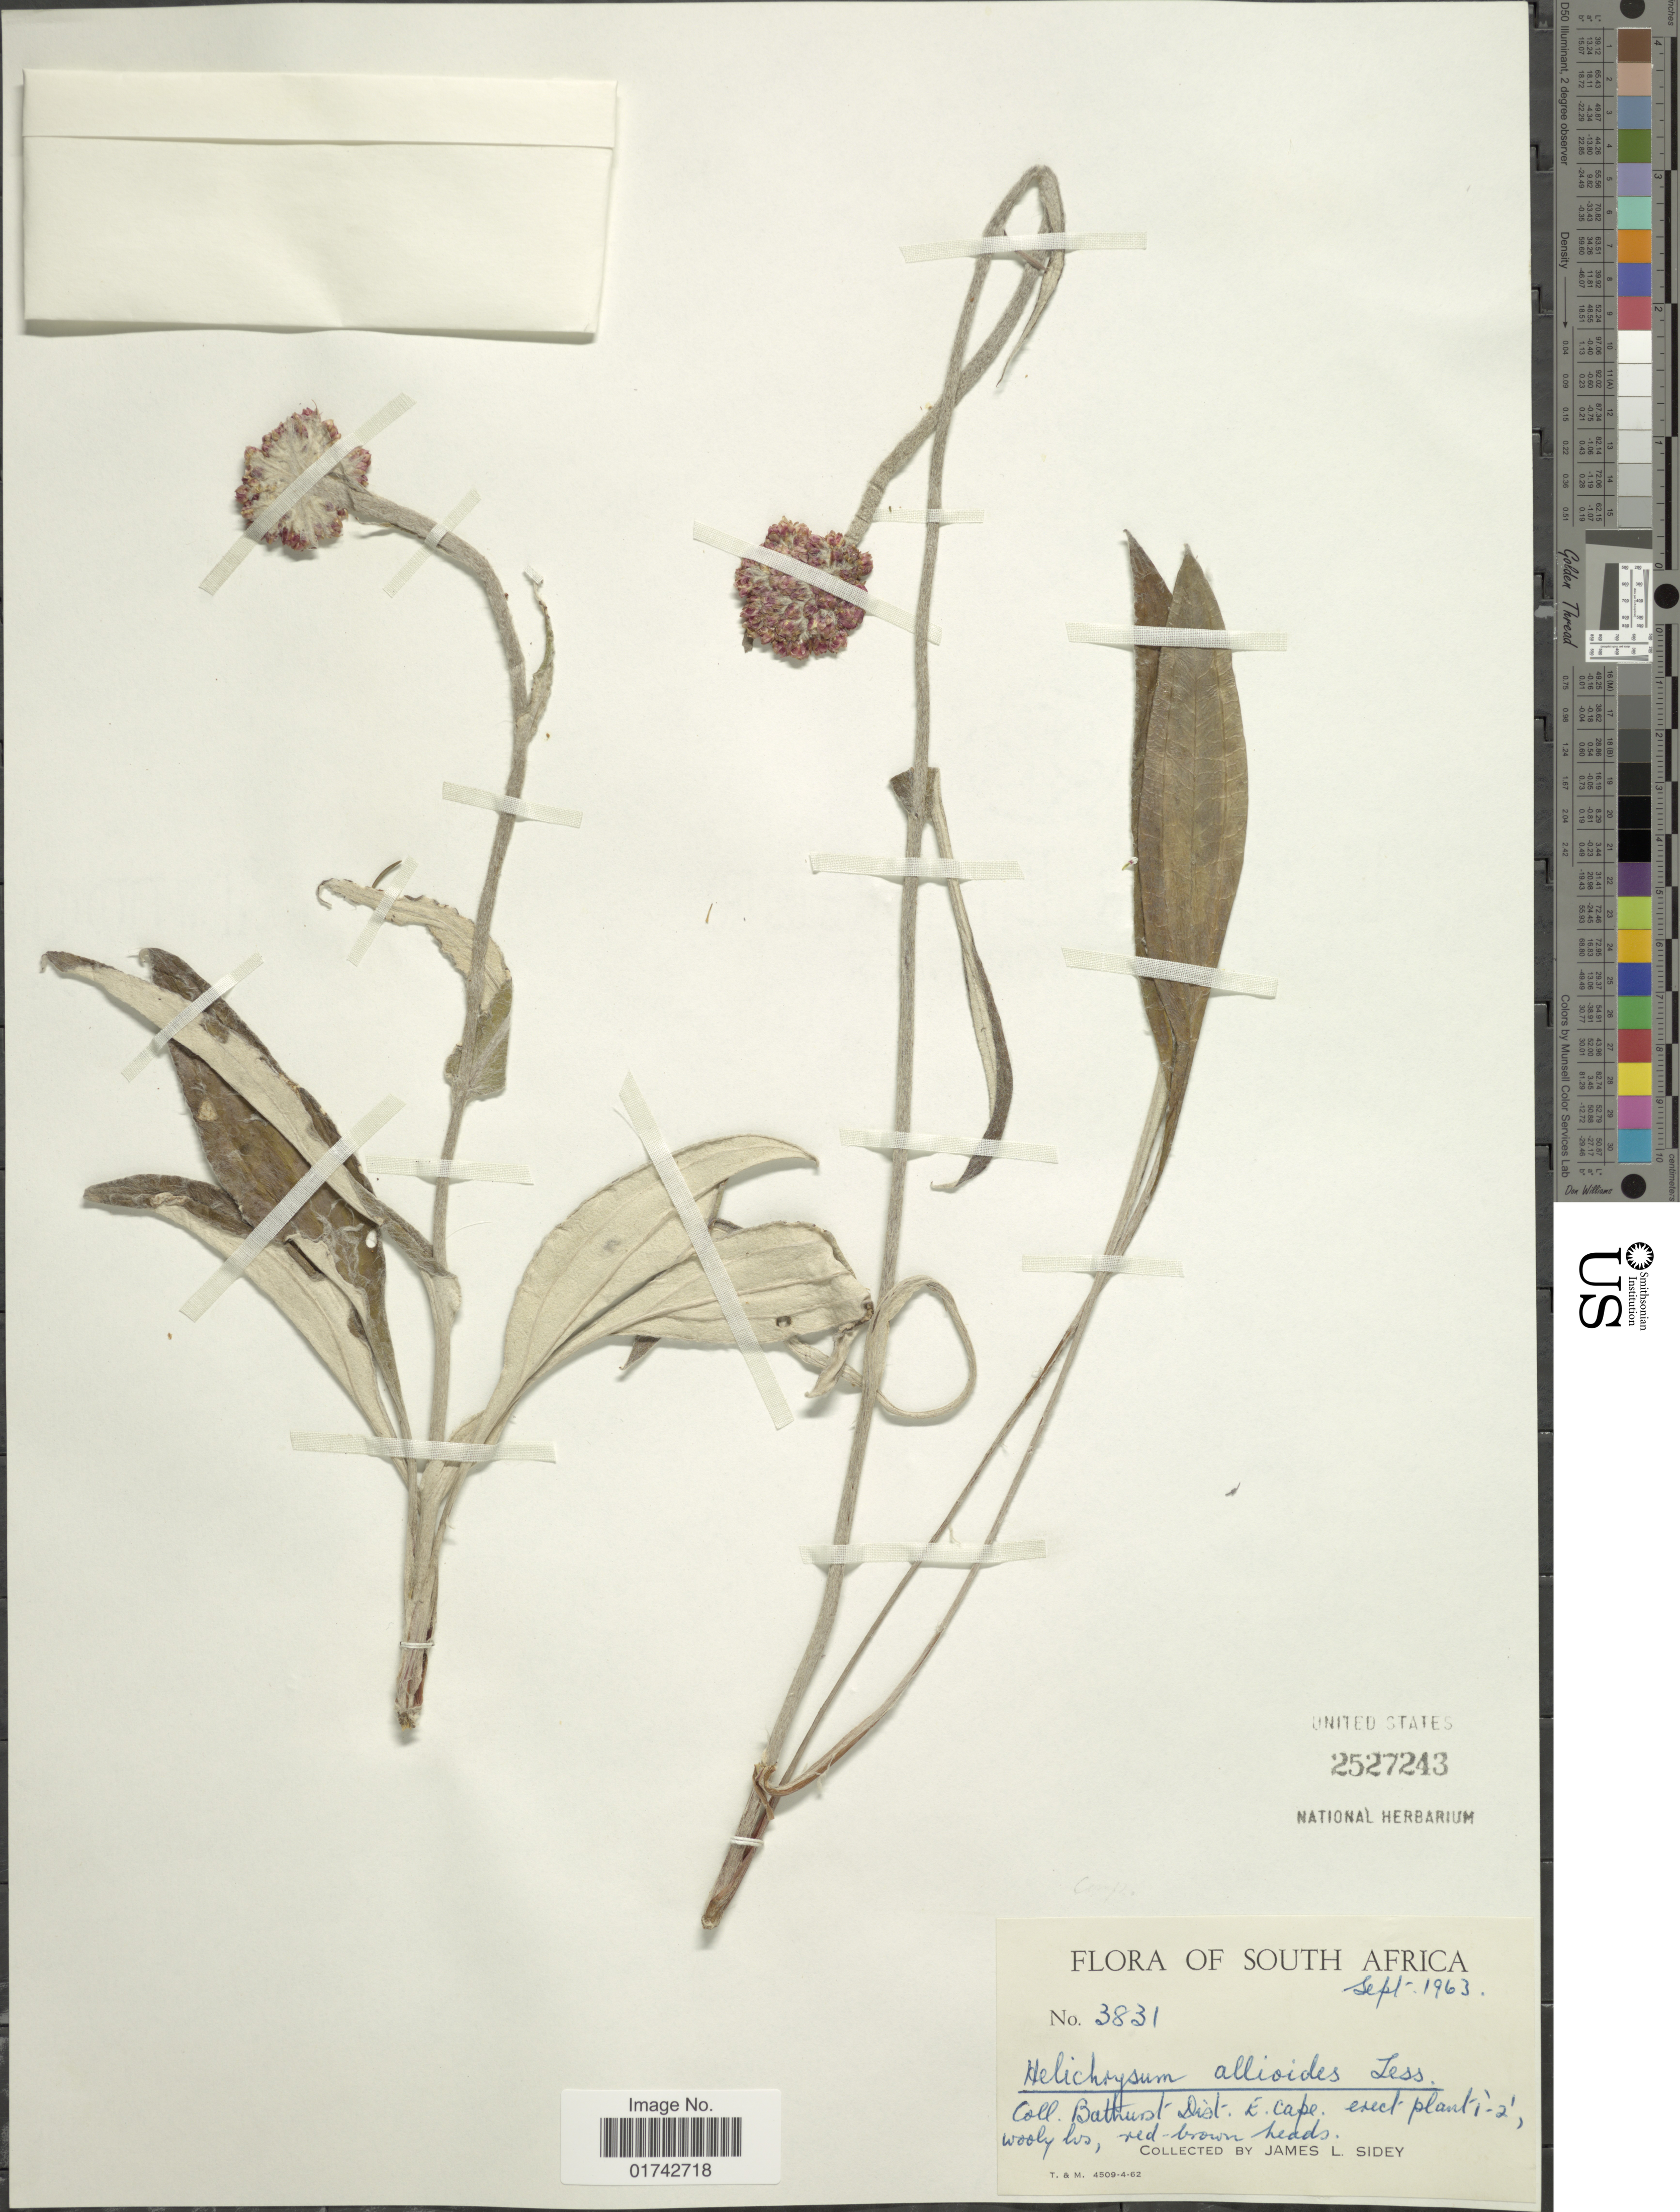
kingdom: Plantae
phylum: Tracheophyta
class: Magnoliopsida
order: Asterales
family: Asteraceae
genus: Helichrysum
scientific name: Helichrysum allioides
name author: Less.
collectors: J. L. Sidey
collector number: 3831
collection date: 1963-09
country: South Africa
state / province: Eastern Cape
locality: Bathurst Dist.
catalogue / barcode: US 2527243